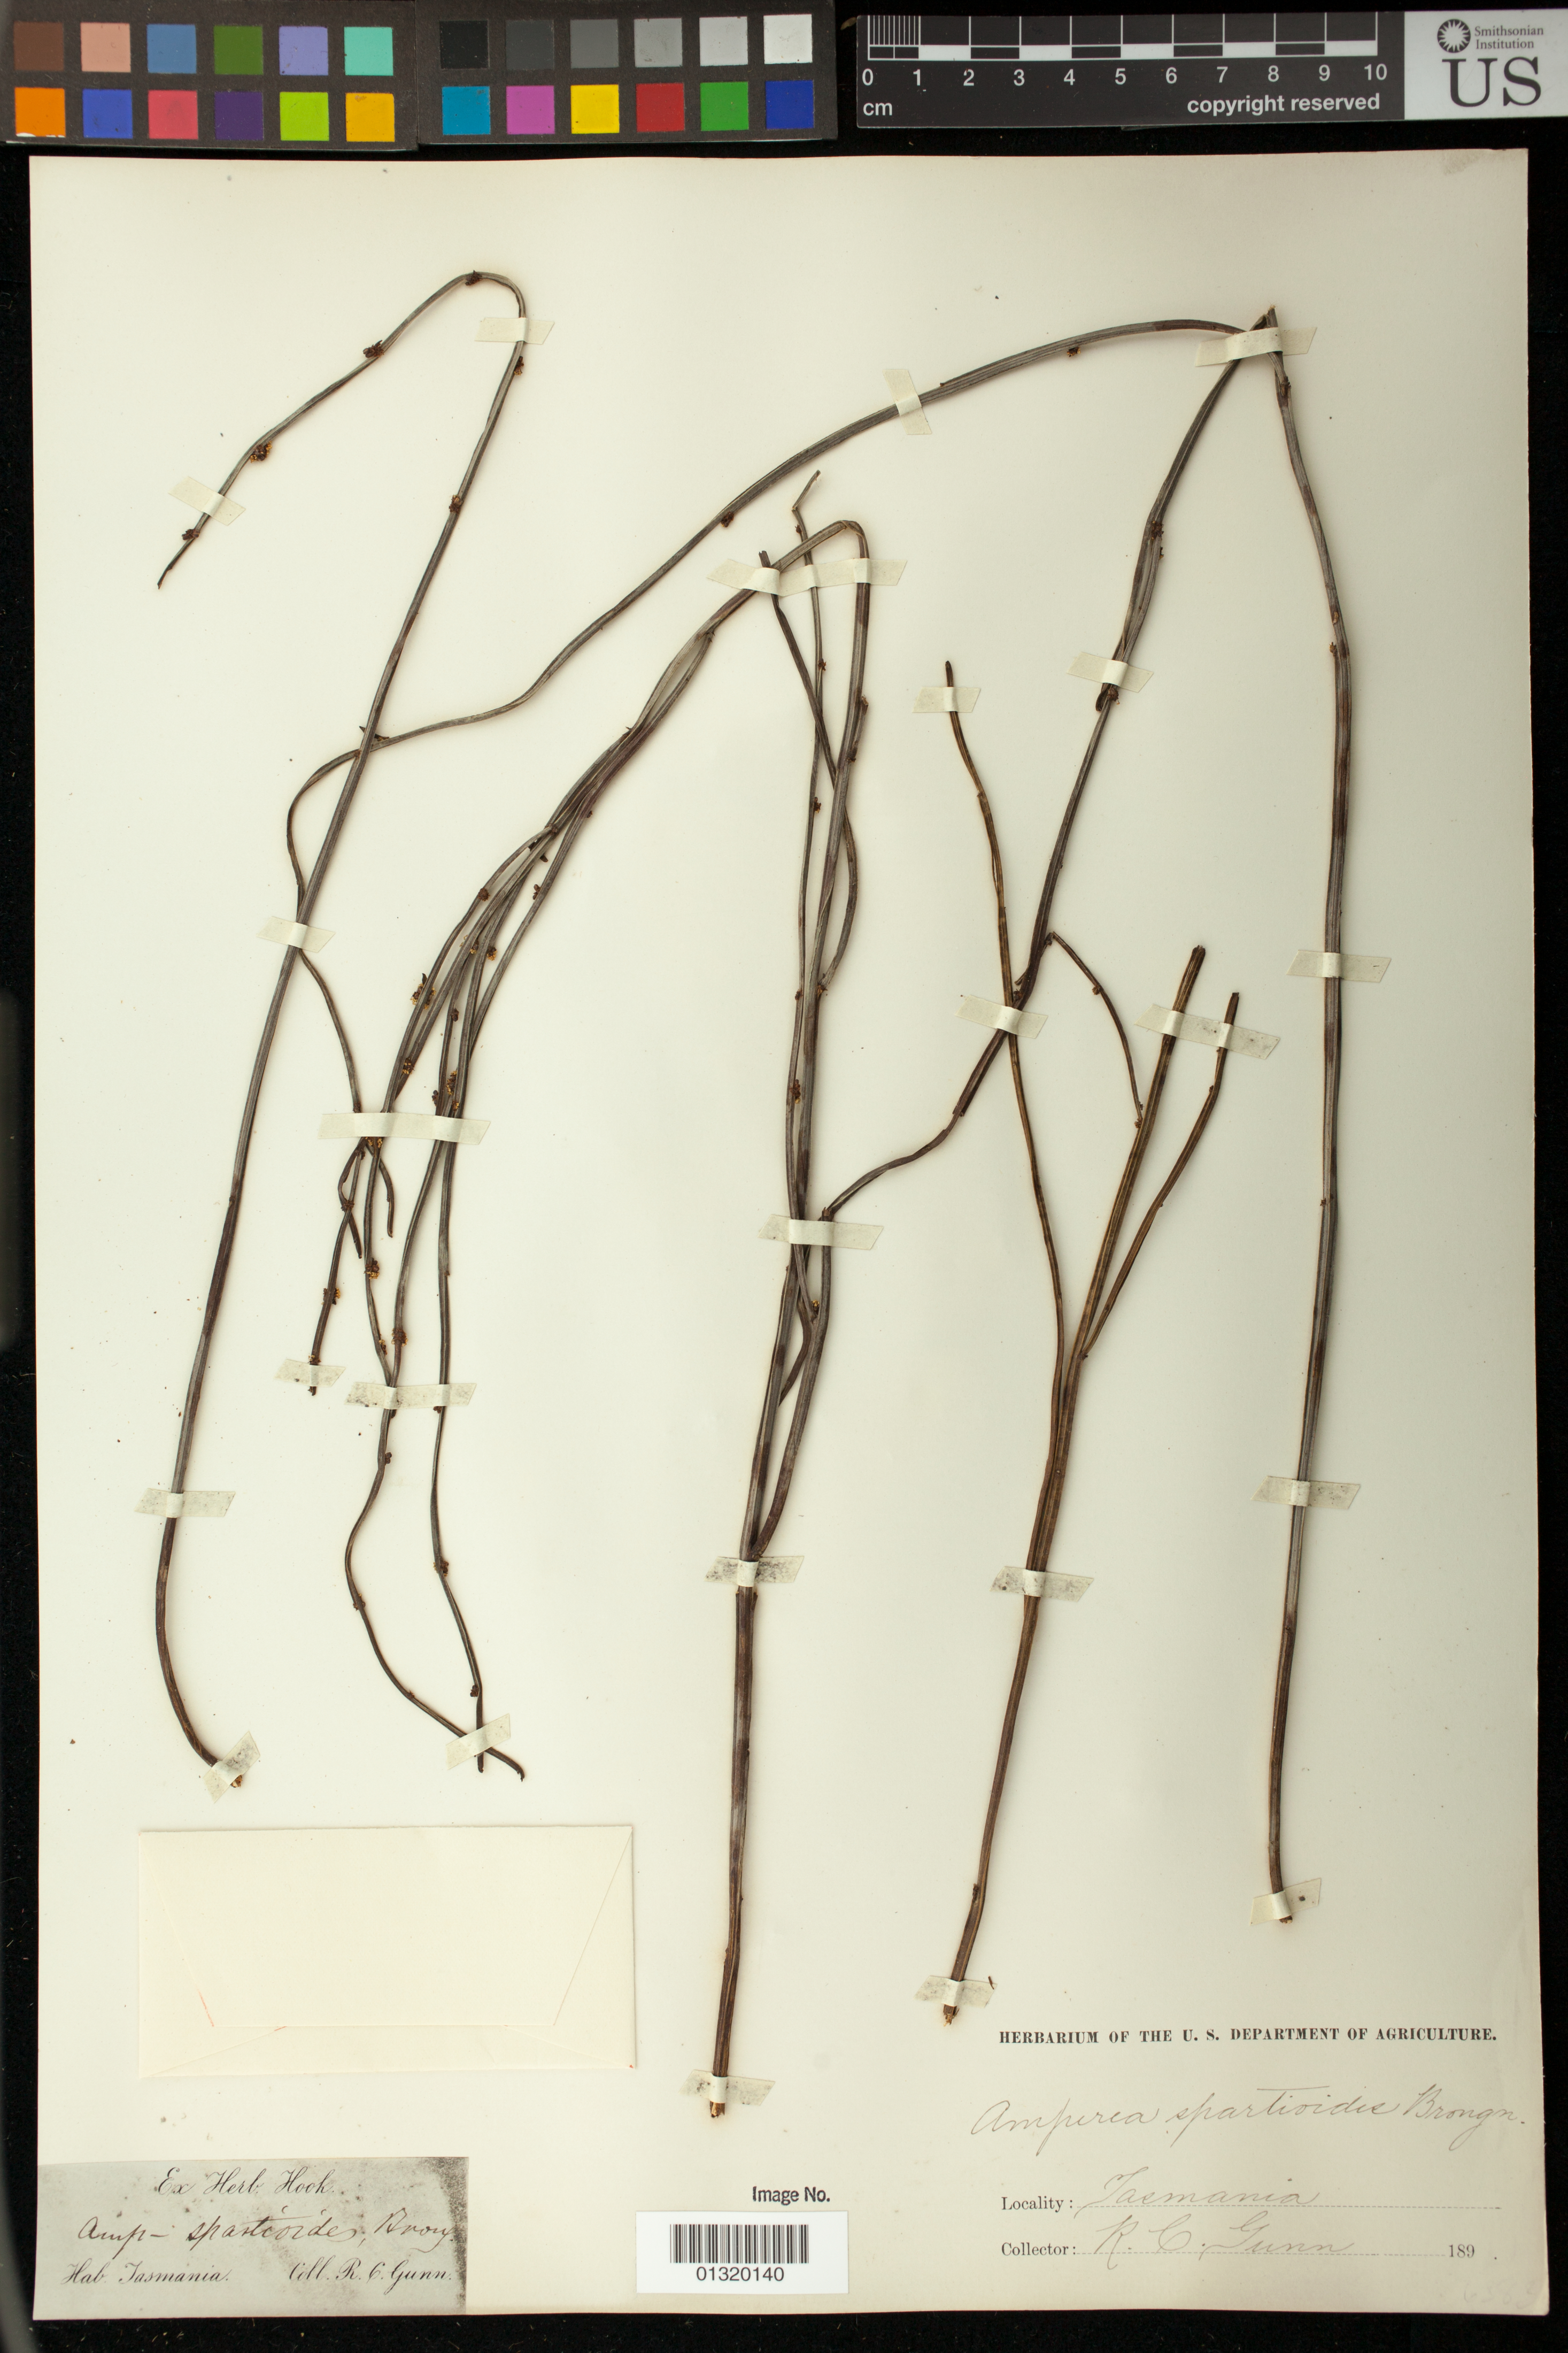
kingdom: Plantae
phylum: Tracheophyta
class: Magnoliopsida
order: Malpighiales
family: Euphorbiaceae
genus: Amperea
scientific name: Amperea xiphoclada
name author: Druce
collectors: R. Gunn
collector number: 189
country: Australia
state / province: Tasmania